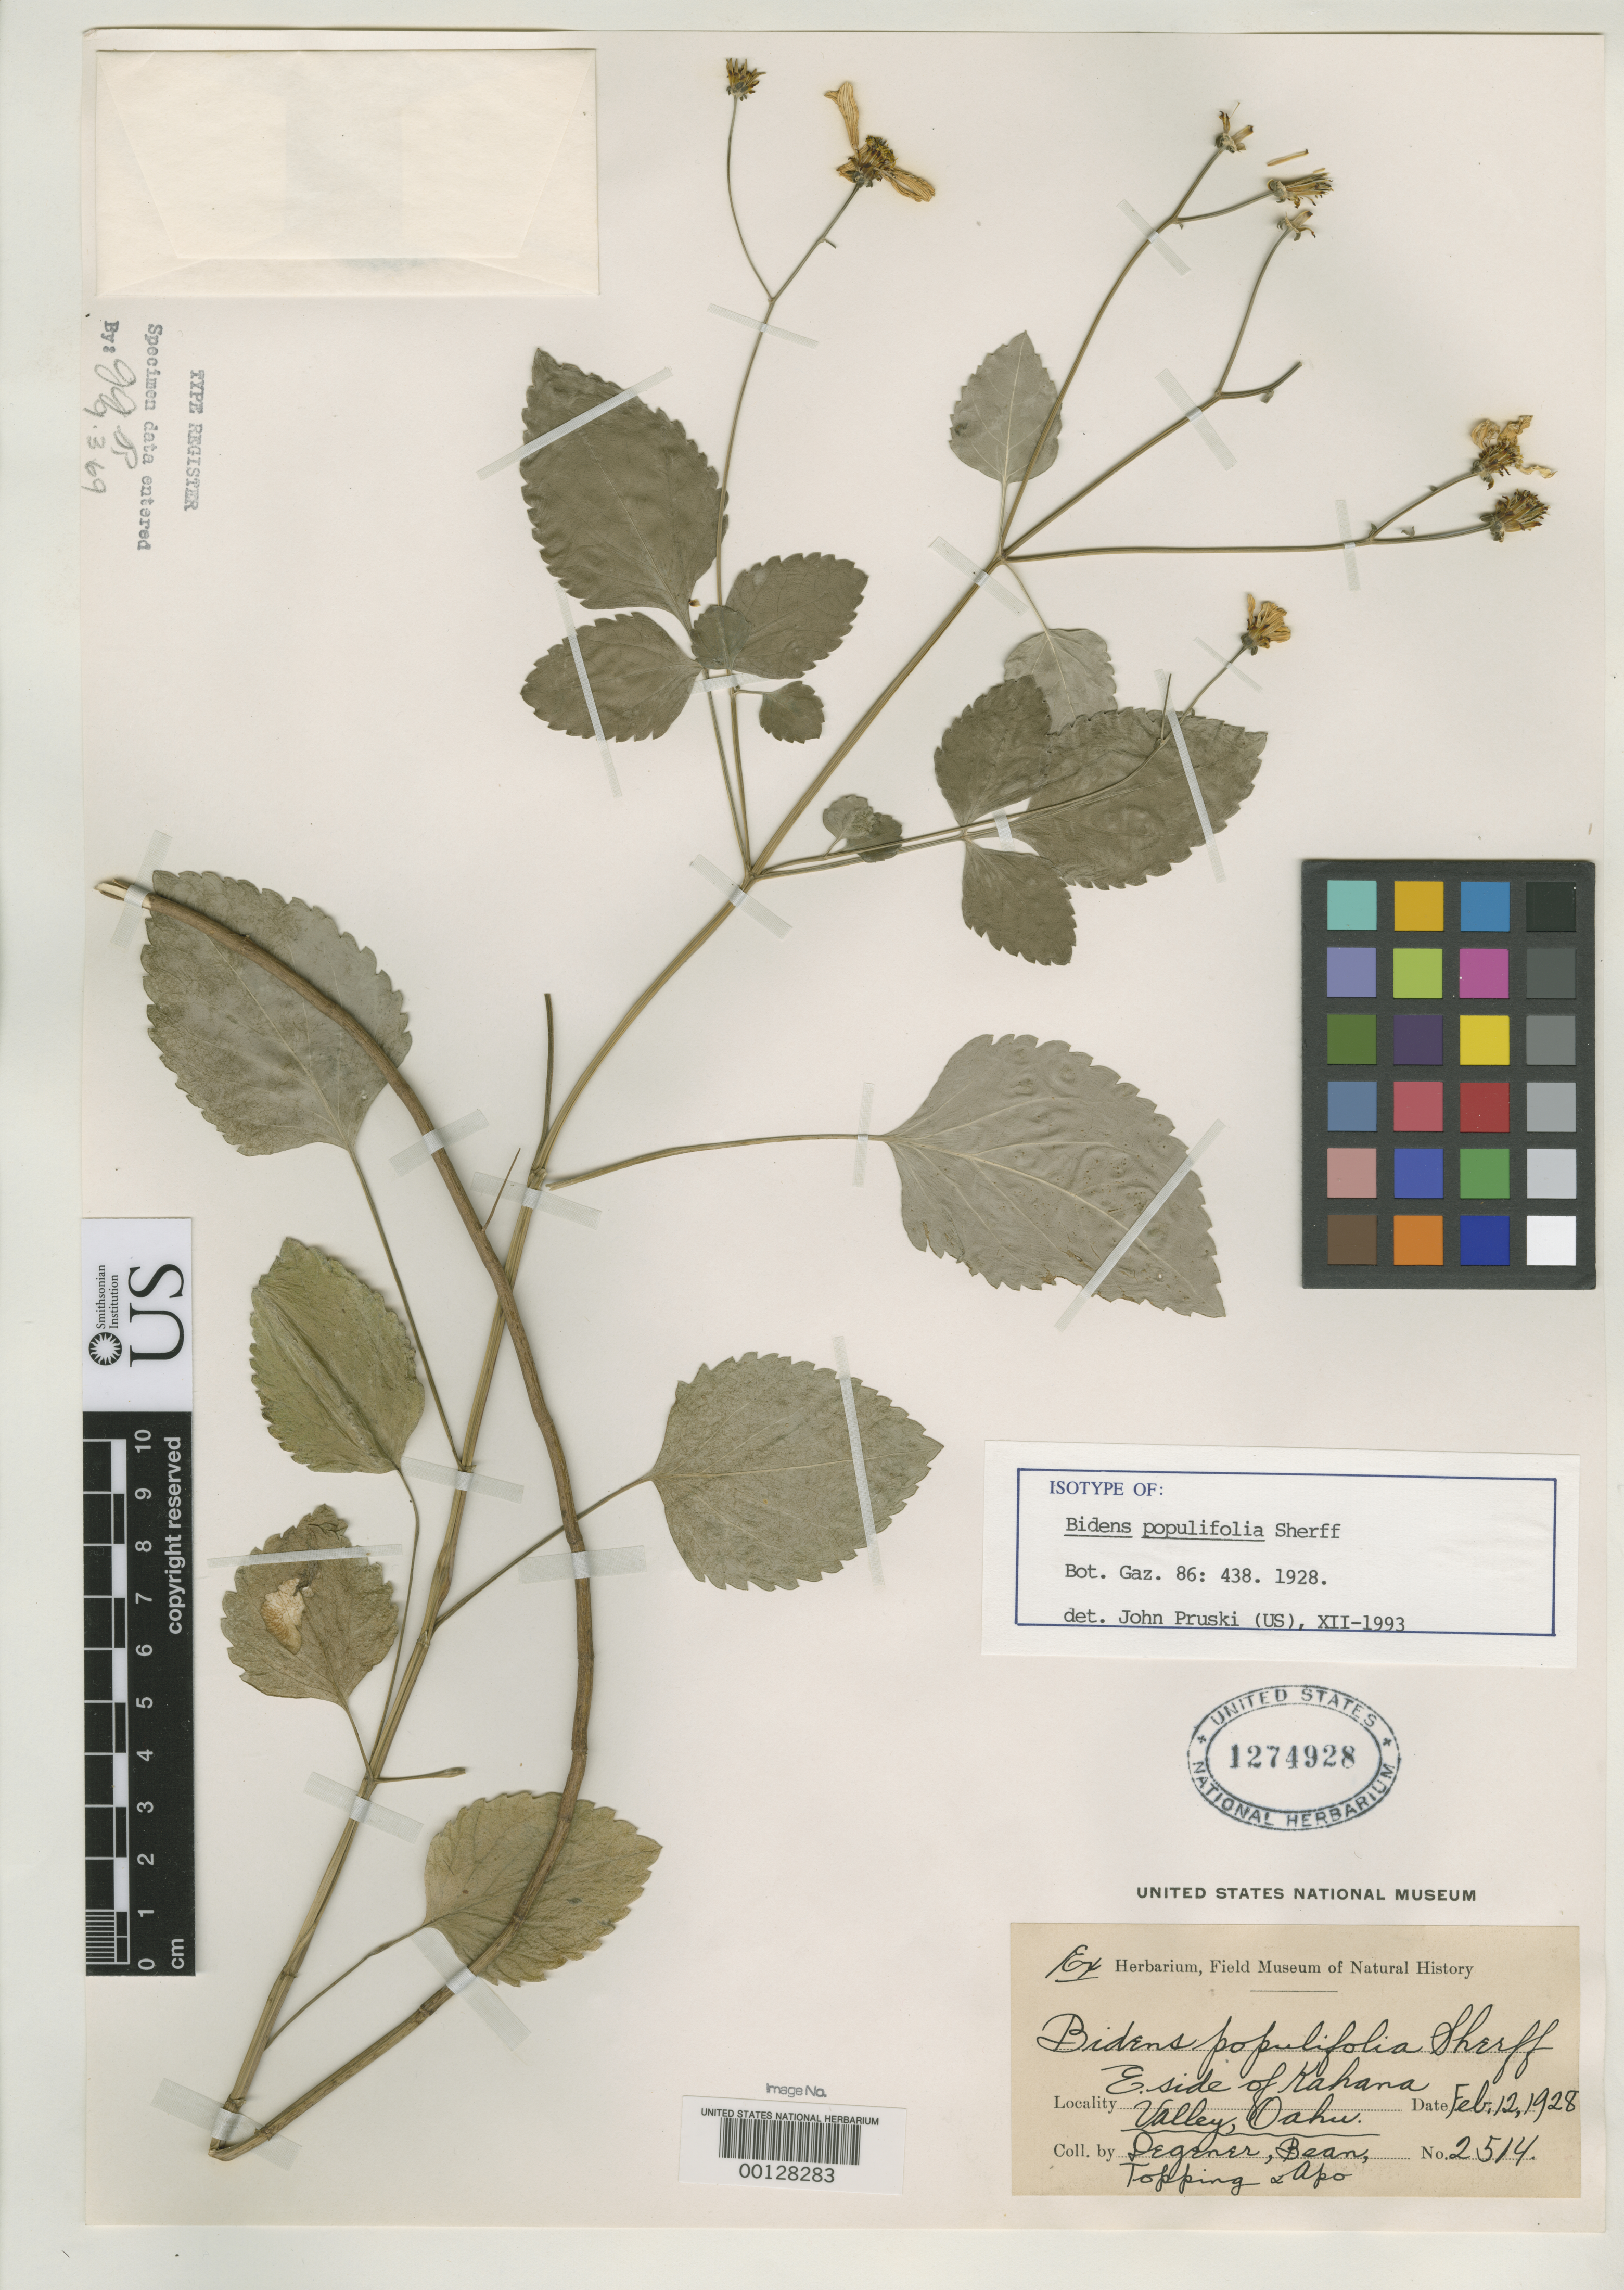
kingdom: Plantae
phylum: Tracheophyta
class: Magnoliopsida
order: Asterales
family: Asteraceae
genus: Bidens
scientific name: Bidens populifolia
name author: Sherff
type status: Isotype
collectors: O. Degener, R. Bean, D. L. Topping & A. Apo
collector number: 2514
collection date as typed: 12 Feb 1928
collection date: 1928-02-12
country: United States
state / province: Hawaii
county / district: Honolulu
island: Oahu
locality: E side of Kahana Valley.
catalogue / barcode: US 1274928